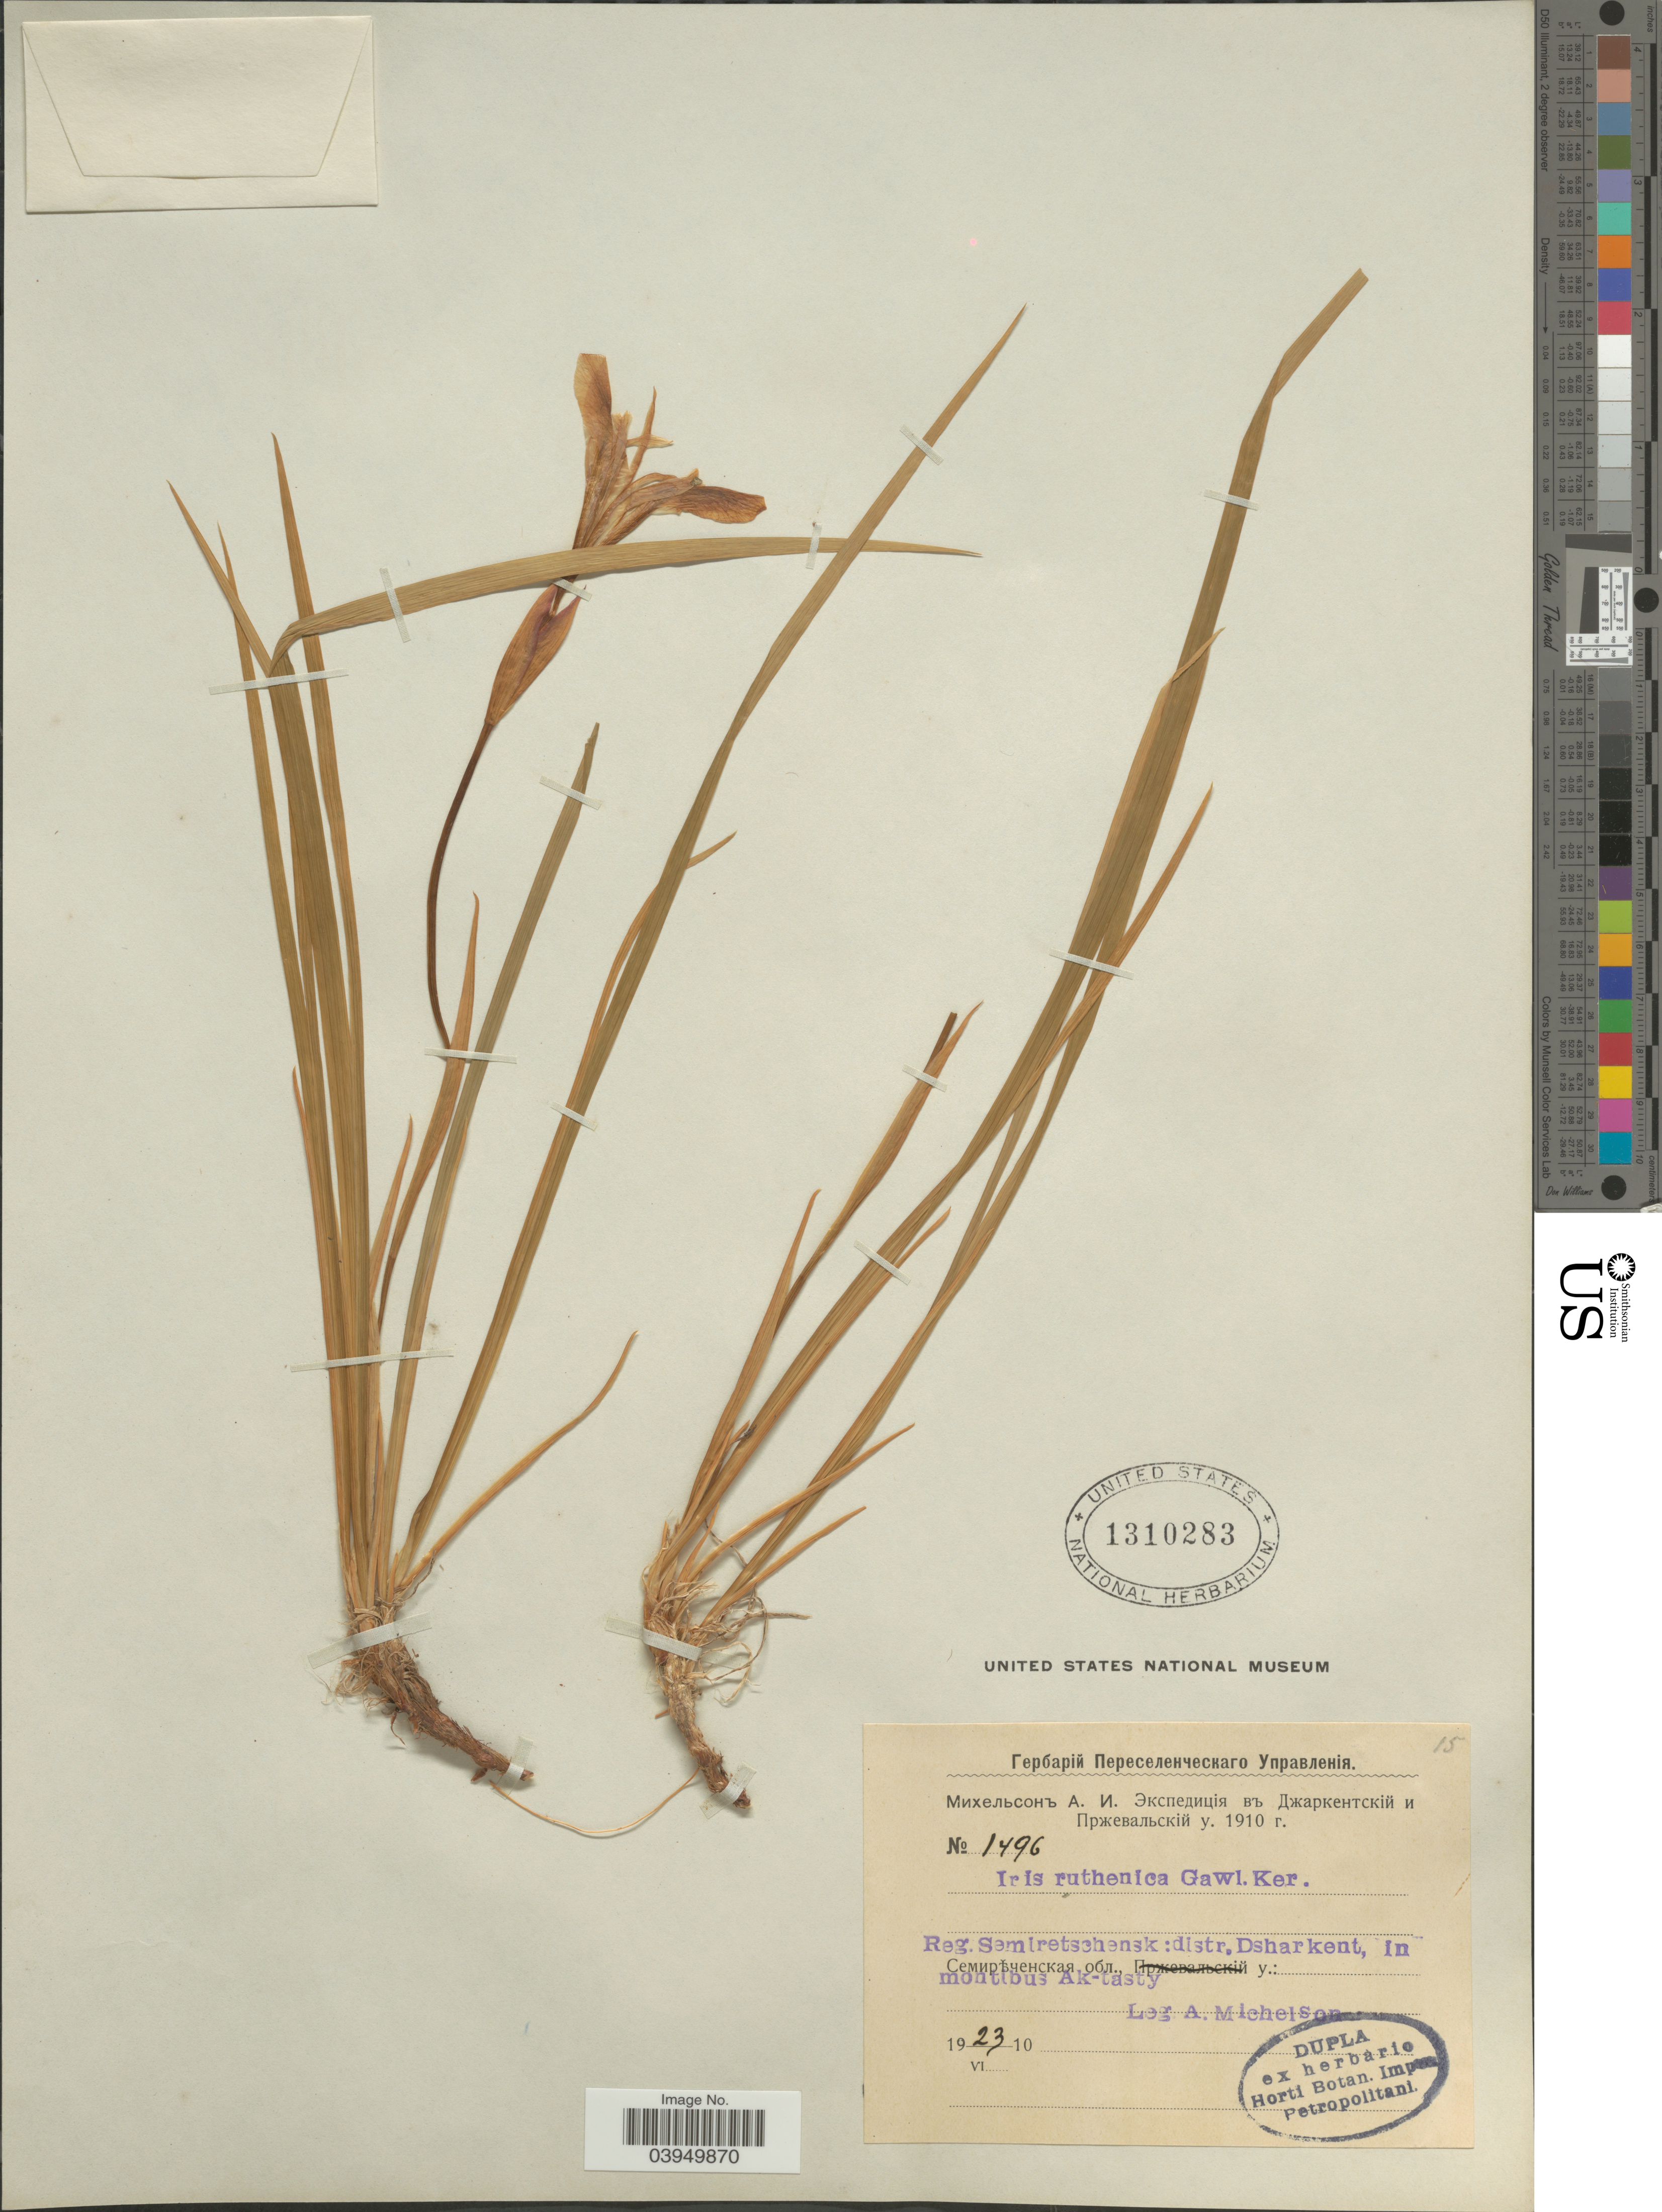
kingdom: Plantae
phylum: Tracheophyta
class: Liliopsida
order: Asparagales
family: Iridaceae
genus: Iris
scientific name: Iris ruthenica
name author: Ker Gawl.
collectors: A. Michelson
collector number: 1496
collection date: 1910-06-23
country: Kazakhstan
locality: Reg. Semiretschensk: distr. Dsharkent, in montibus Ak-tasty.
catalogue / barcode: US 1310283